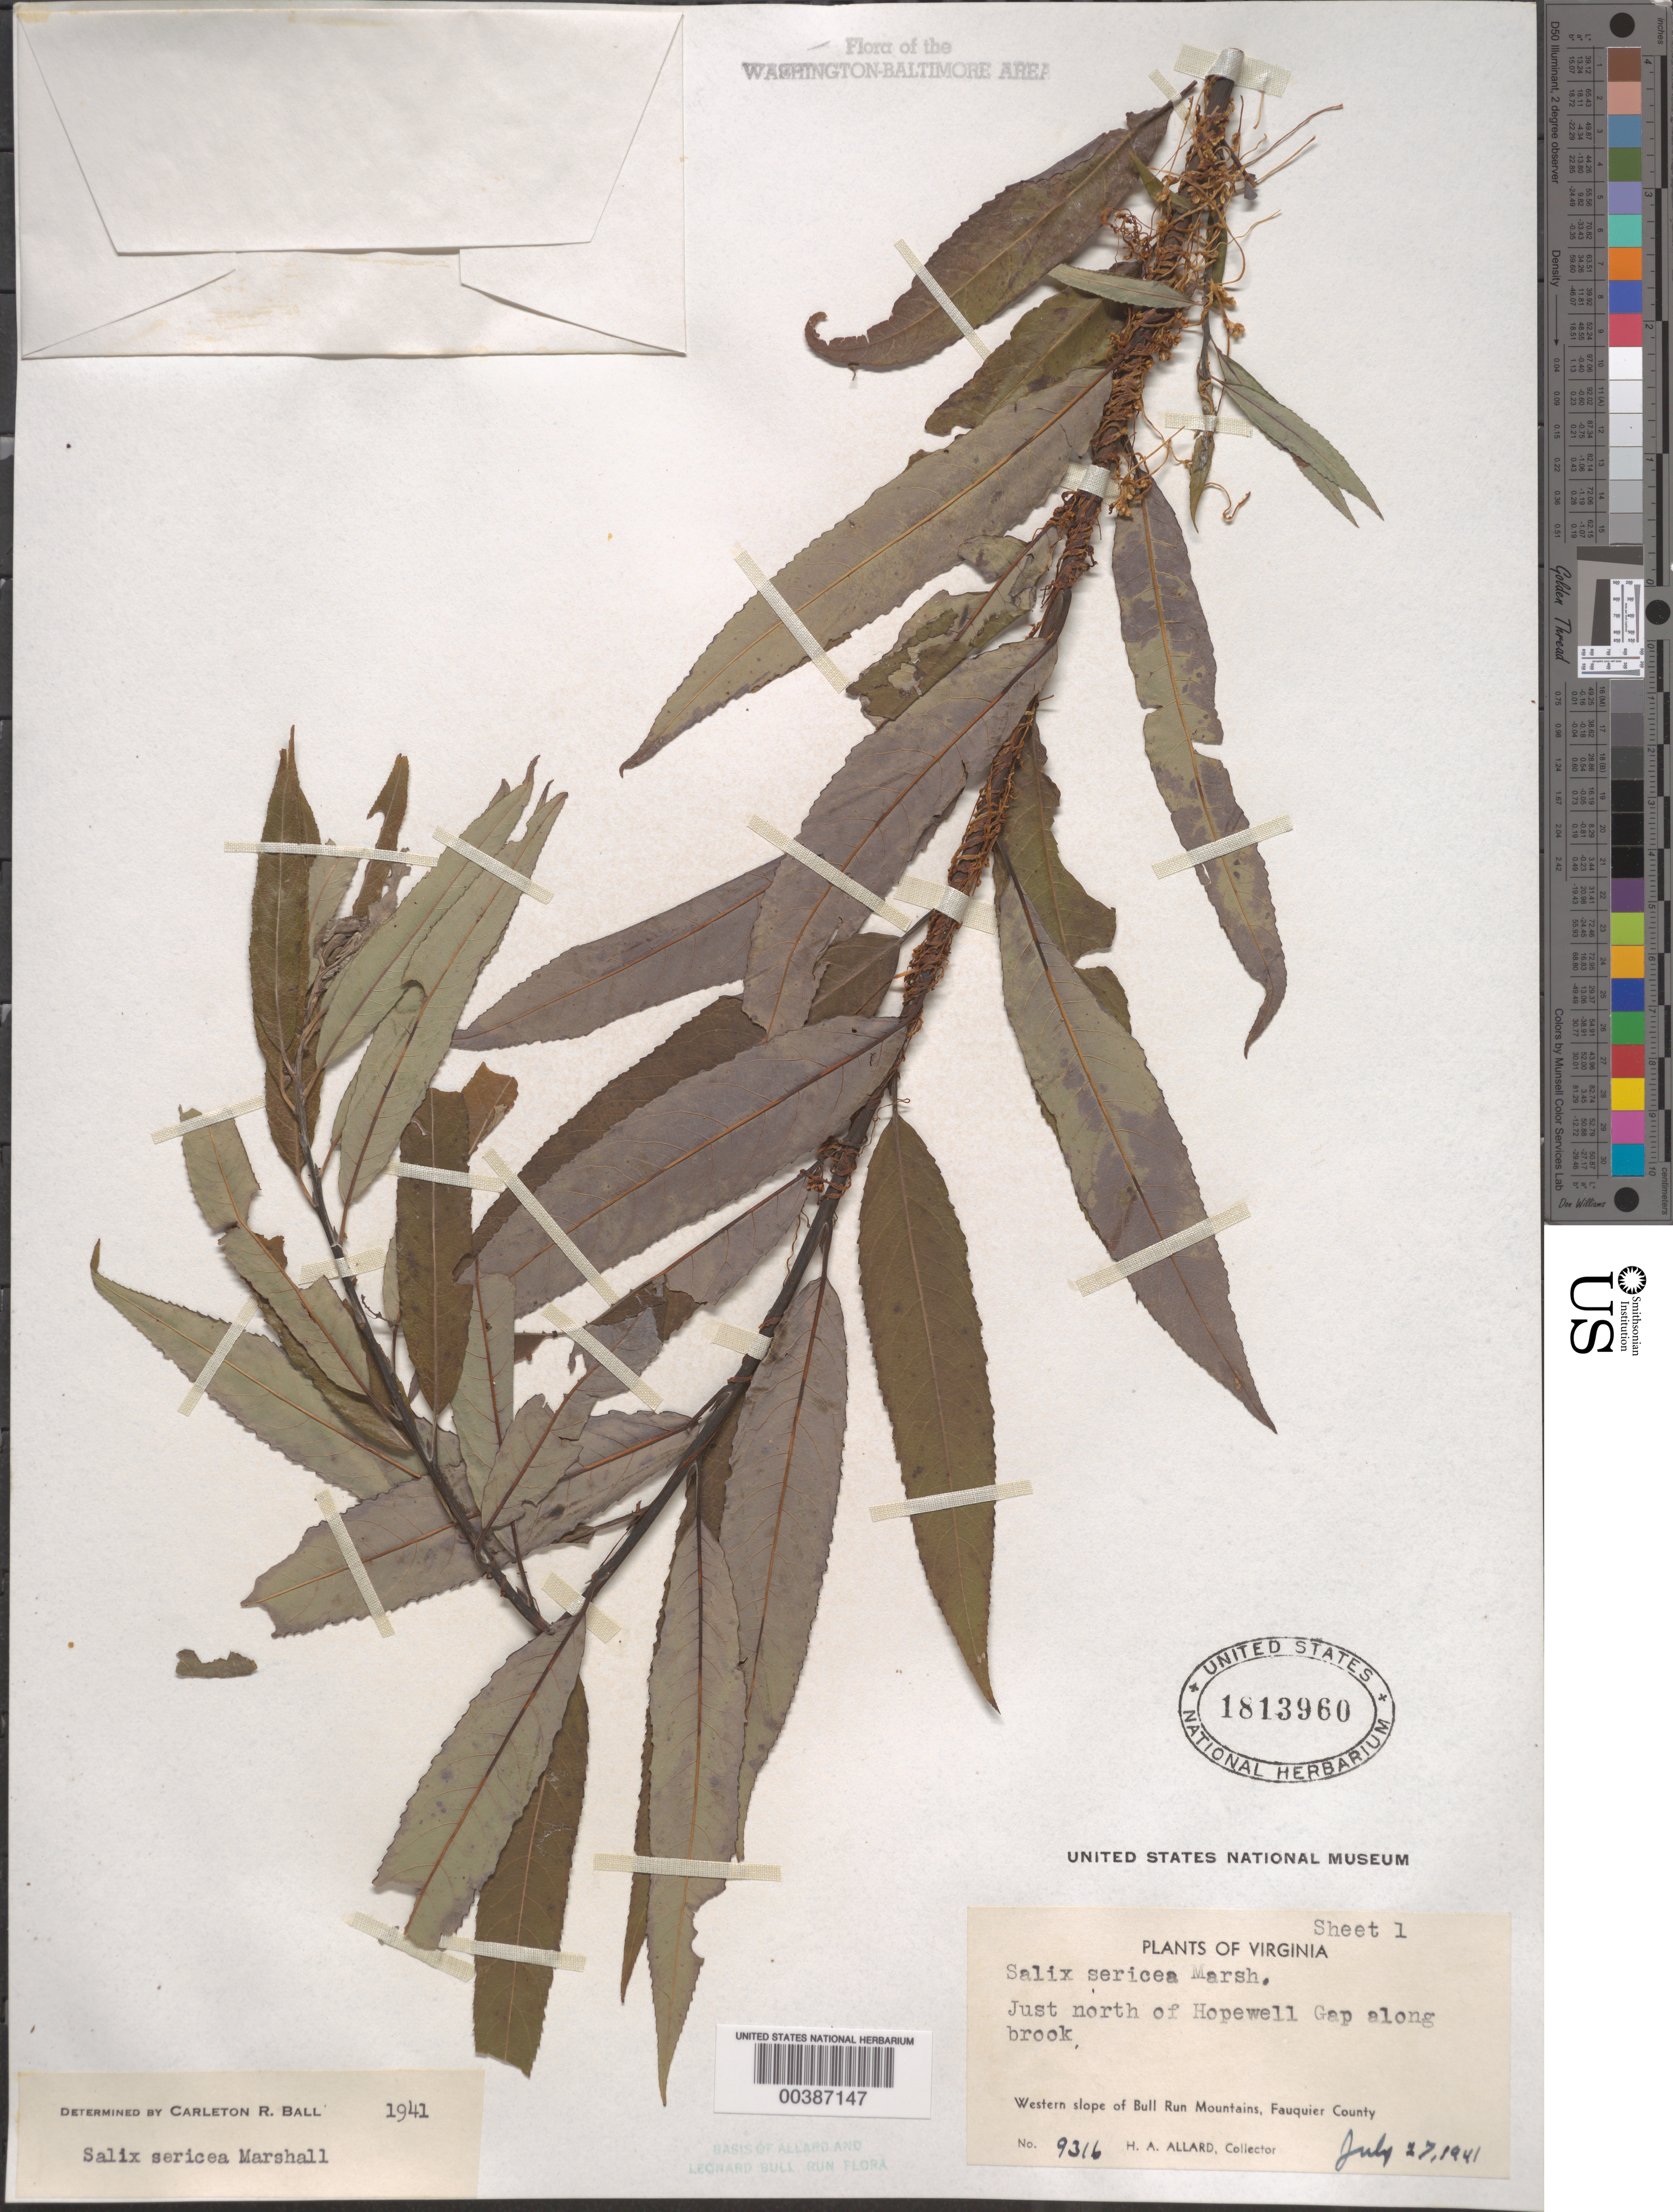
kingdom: Plantae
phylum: Tracheophyta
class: Magnoliopsida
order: Malpighiales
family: Salicaceae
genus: Salix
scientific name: Salix sericea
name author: Marshall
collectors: H. A. Allard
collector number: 9316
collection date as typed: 27 Jul 1941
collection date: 1941-07-27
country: United States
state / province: Virginia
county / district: Fauquier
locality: North of Hopewell Gap, along Brook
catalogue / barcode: US 1813960